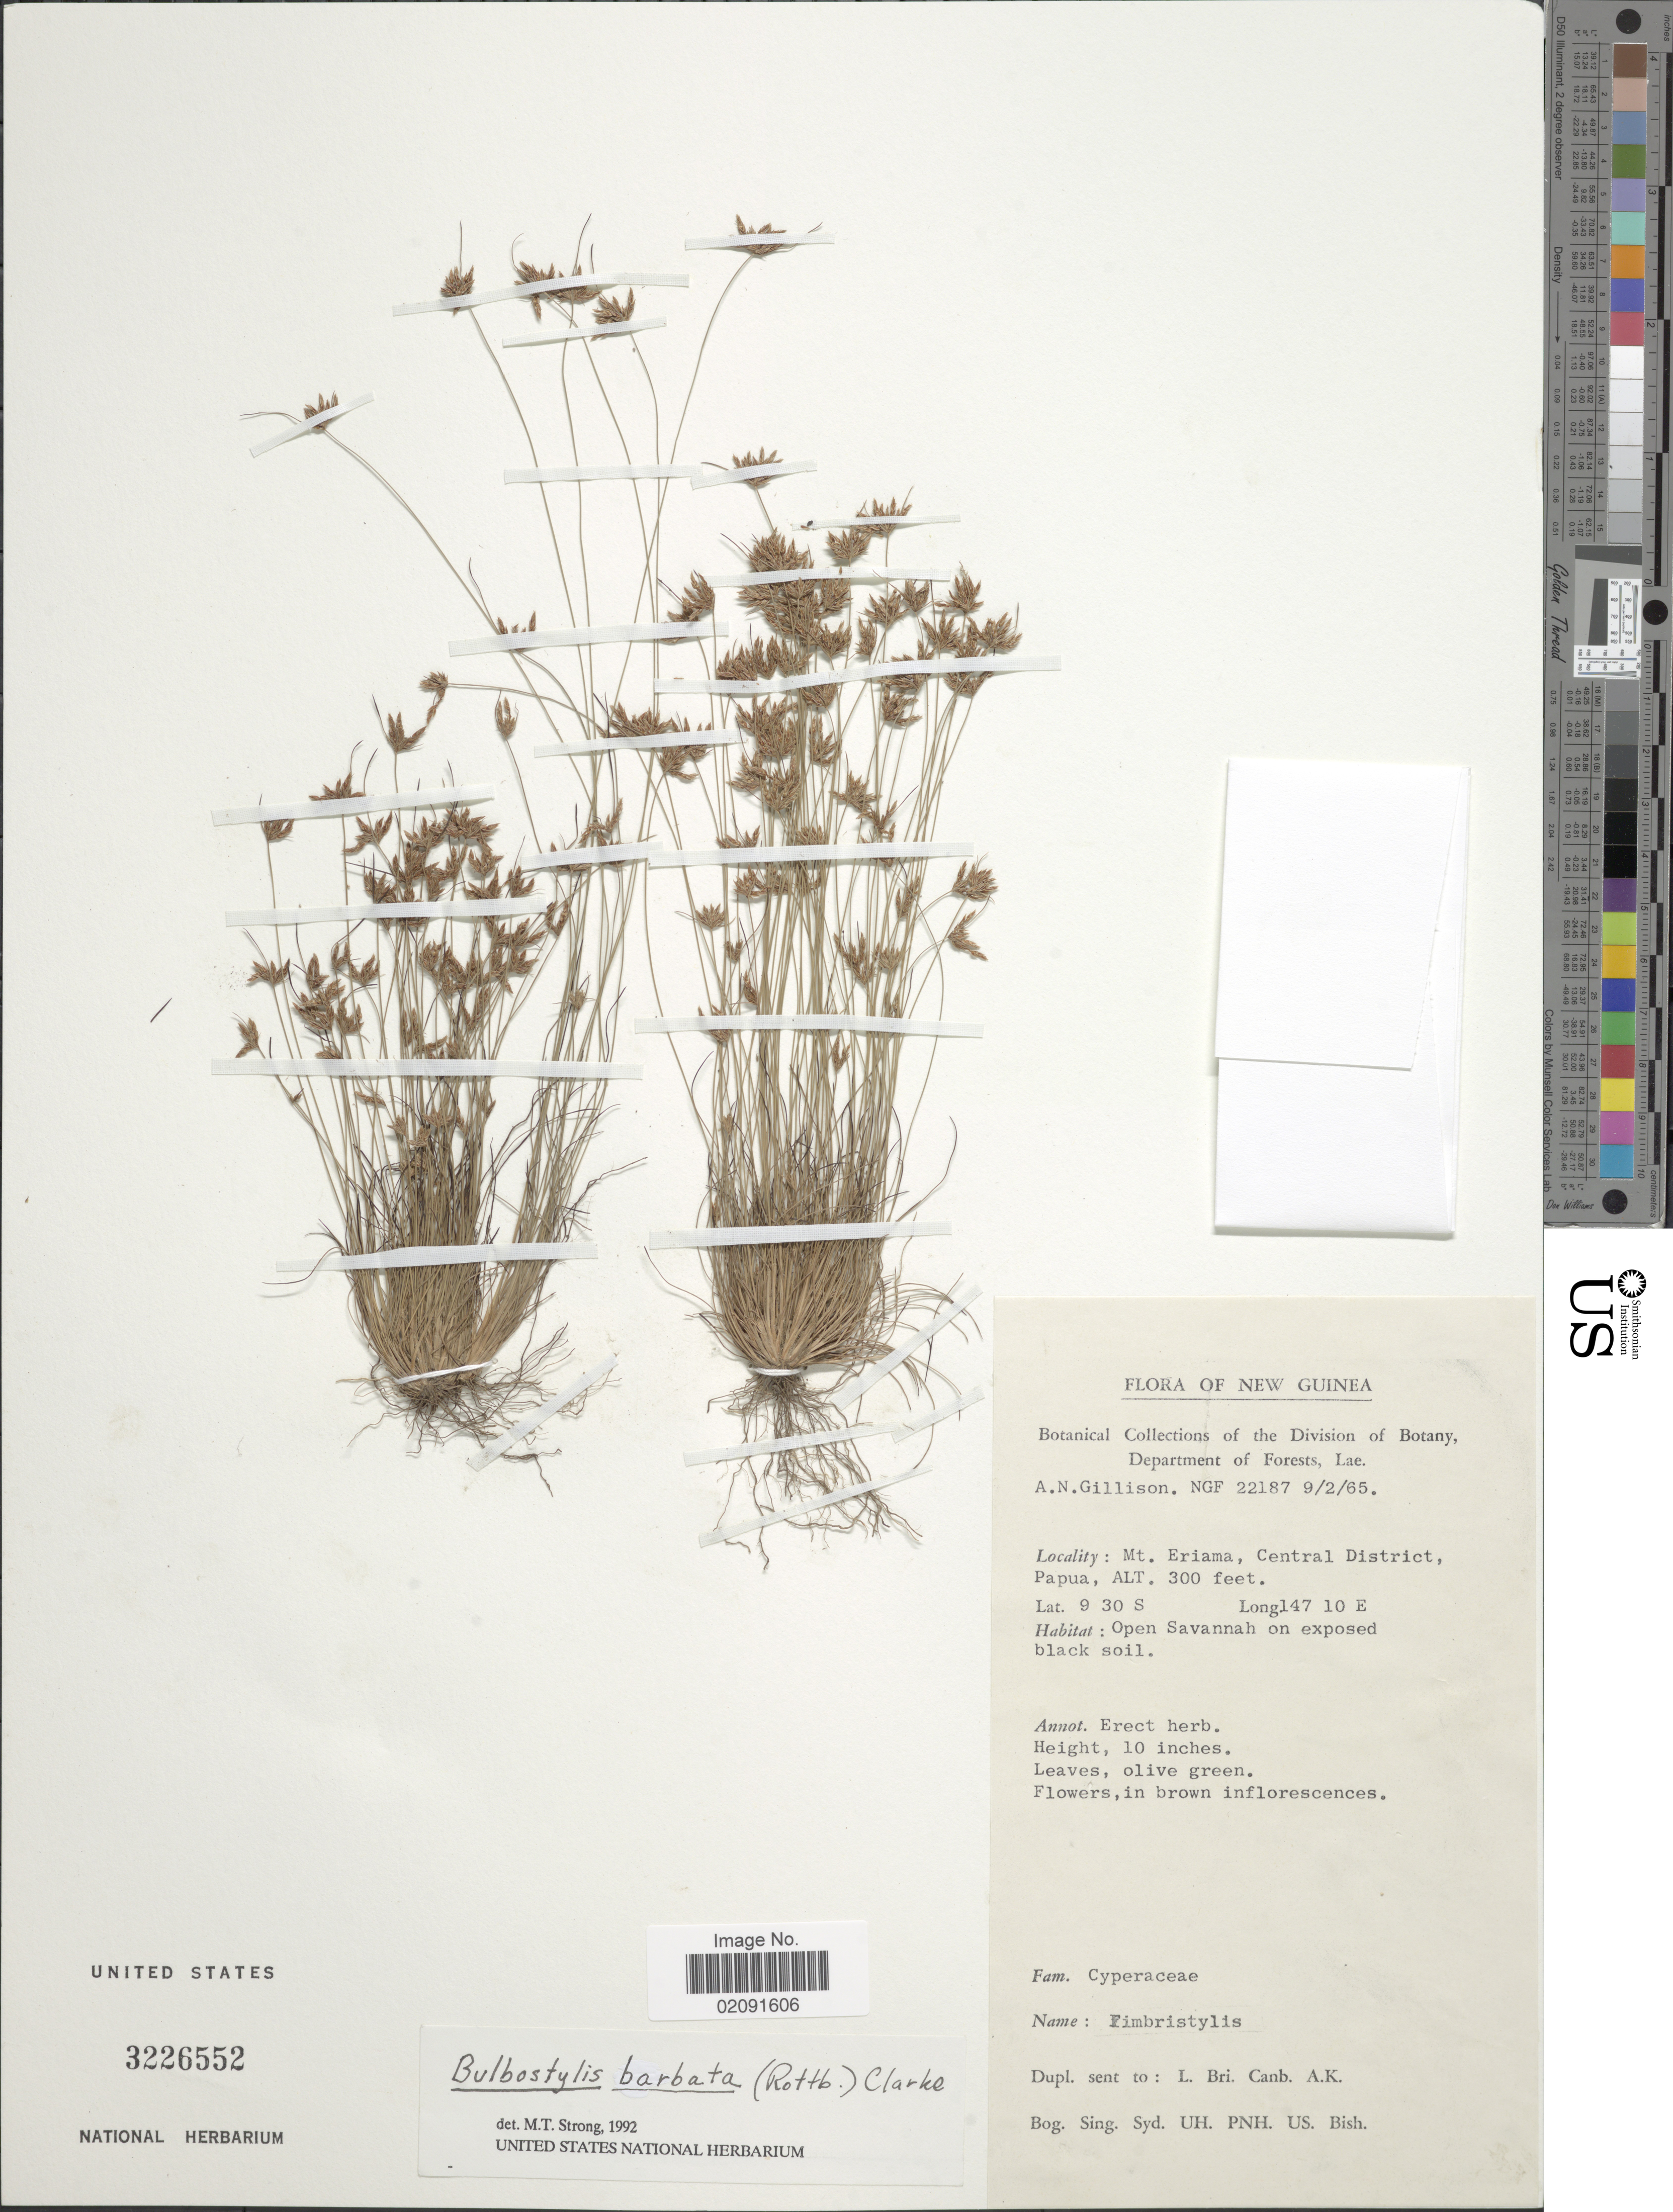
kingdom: Plantae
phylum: Tracheophyta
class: Liliopsida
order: Poales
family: Cyperaceae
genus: Bulbostylis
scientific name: Bulbostylis barbata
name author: (Rottb.) C.B. Clarke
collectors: A. Gillison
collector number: NGF 22187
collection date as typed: Transcribed d/m/y: 9/2/65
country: Papua New Guinea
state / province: Central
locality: New Guinea. Mt. Eriama, Papua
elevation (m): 91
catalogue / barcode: US 3226552